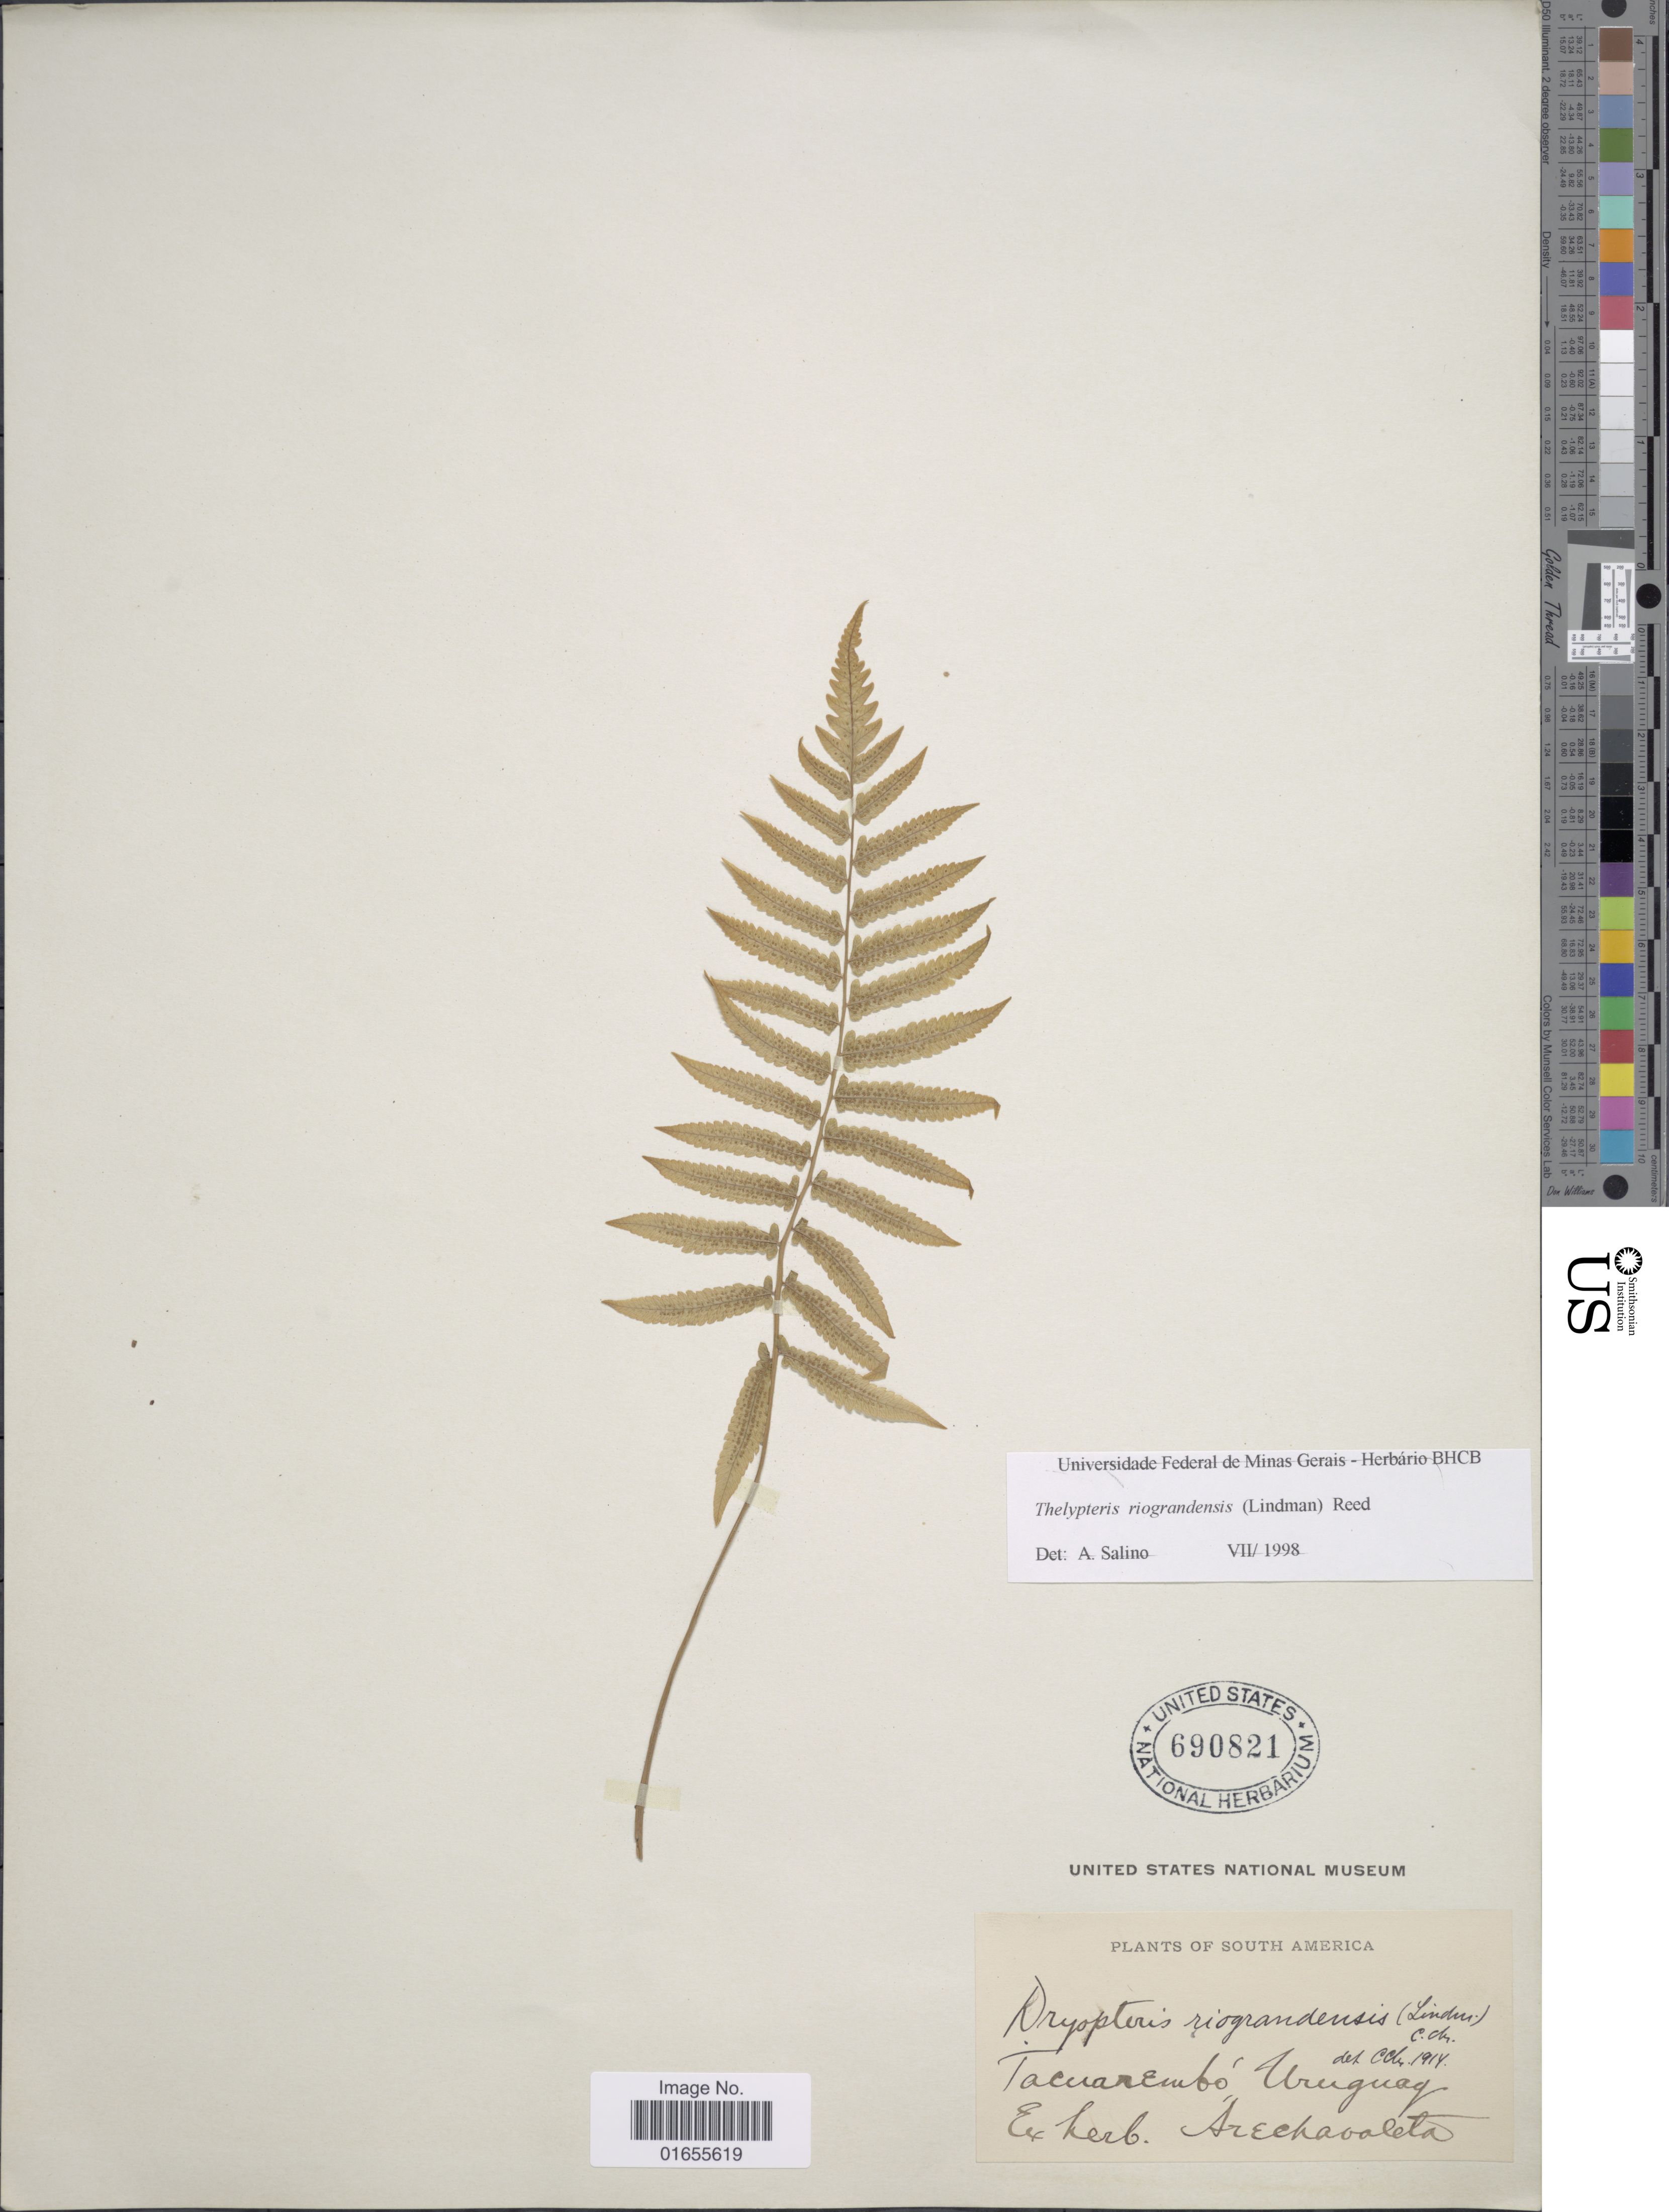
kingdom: Plantae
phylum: Tracheophyta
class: Polypodiopsida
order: Polypodiales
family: Thelypteridaceae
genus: Goniopteris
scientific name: Goniopteris riograndensis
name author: (Lindm.) Ching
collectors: ex herb. Arechavaleta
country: Uruguay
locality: Tacuarembó.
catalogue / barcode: US 690821